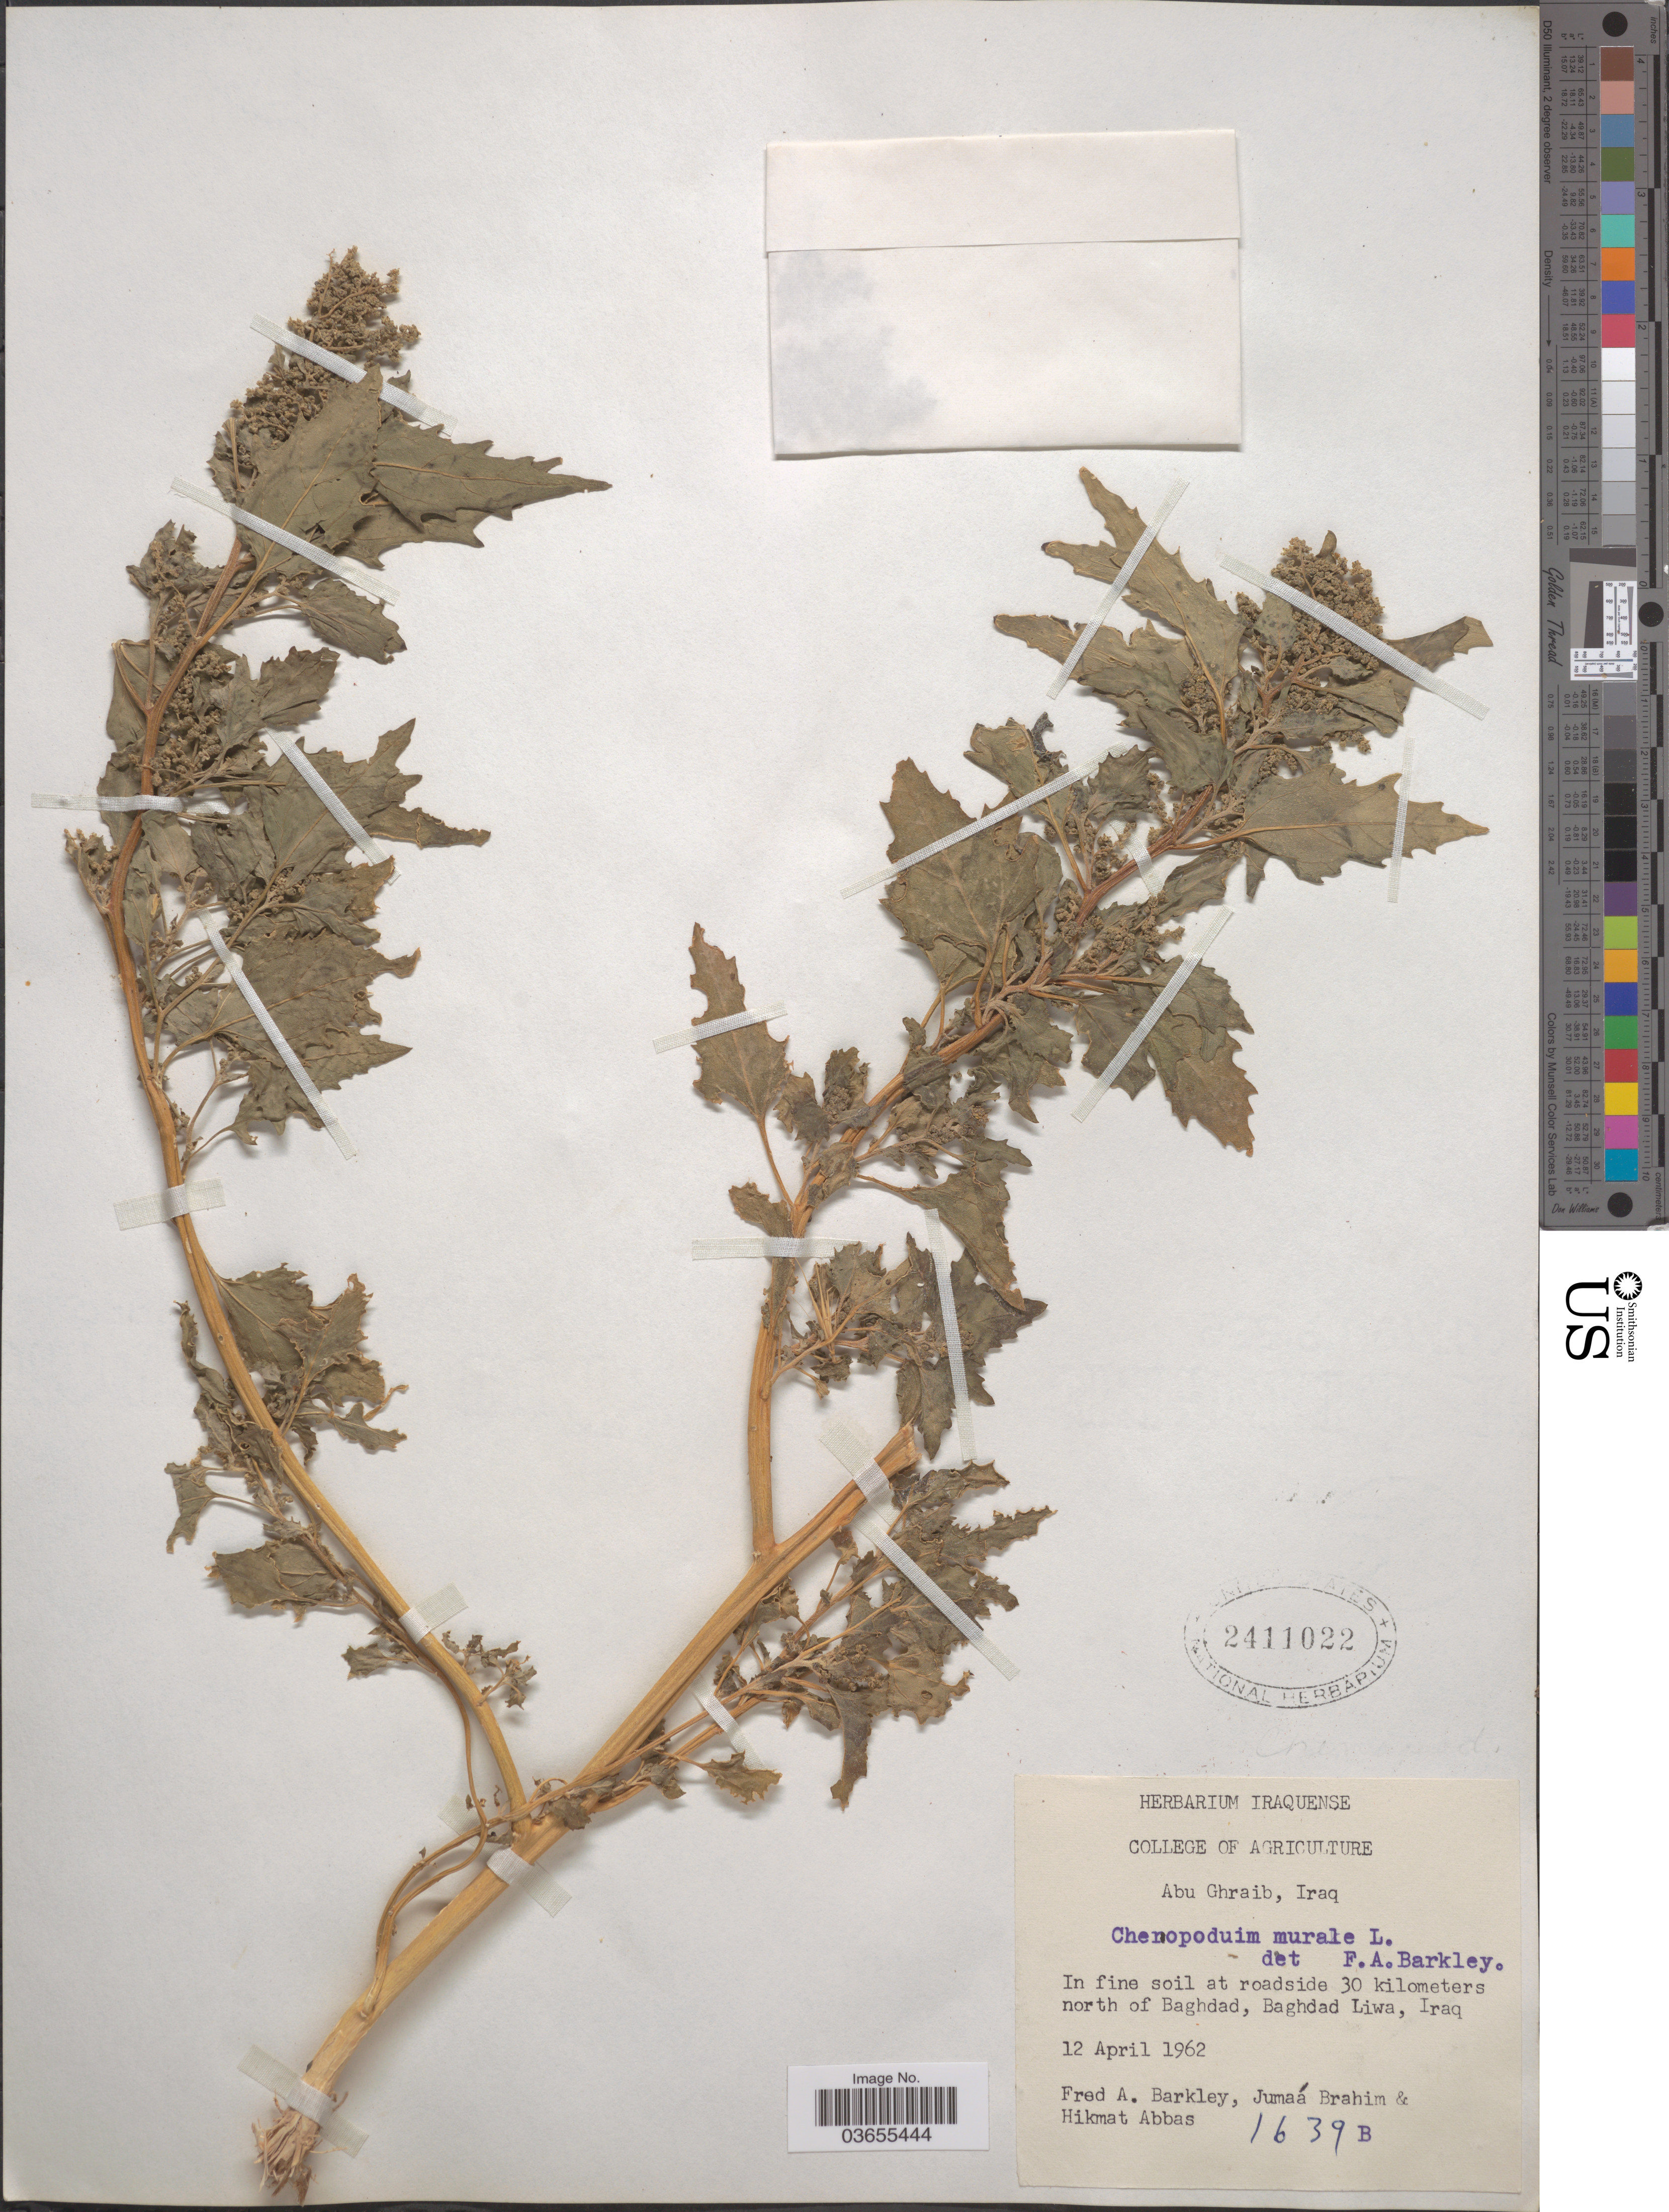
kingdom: Plantae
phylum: Tracheophyta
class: Magnoliopsida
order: Caryophyllales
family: Amaranthaceae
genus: Chenopodium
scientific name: Chenopodium murale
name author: L.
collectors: F. A. Barkley, Brahim M., J. & H. Abbas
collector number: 1639B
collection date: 1962-04-12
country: Iraq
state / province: Baghdad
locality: Abu Ghraib. In fine soil at roadside 30 kilometers north of Baghdad, Baghdad Liwa.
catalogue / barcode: US 2411022